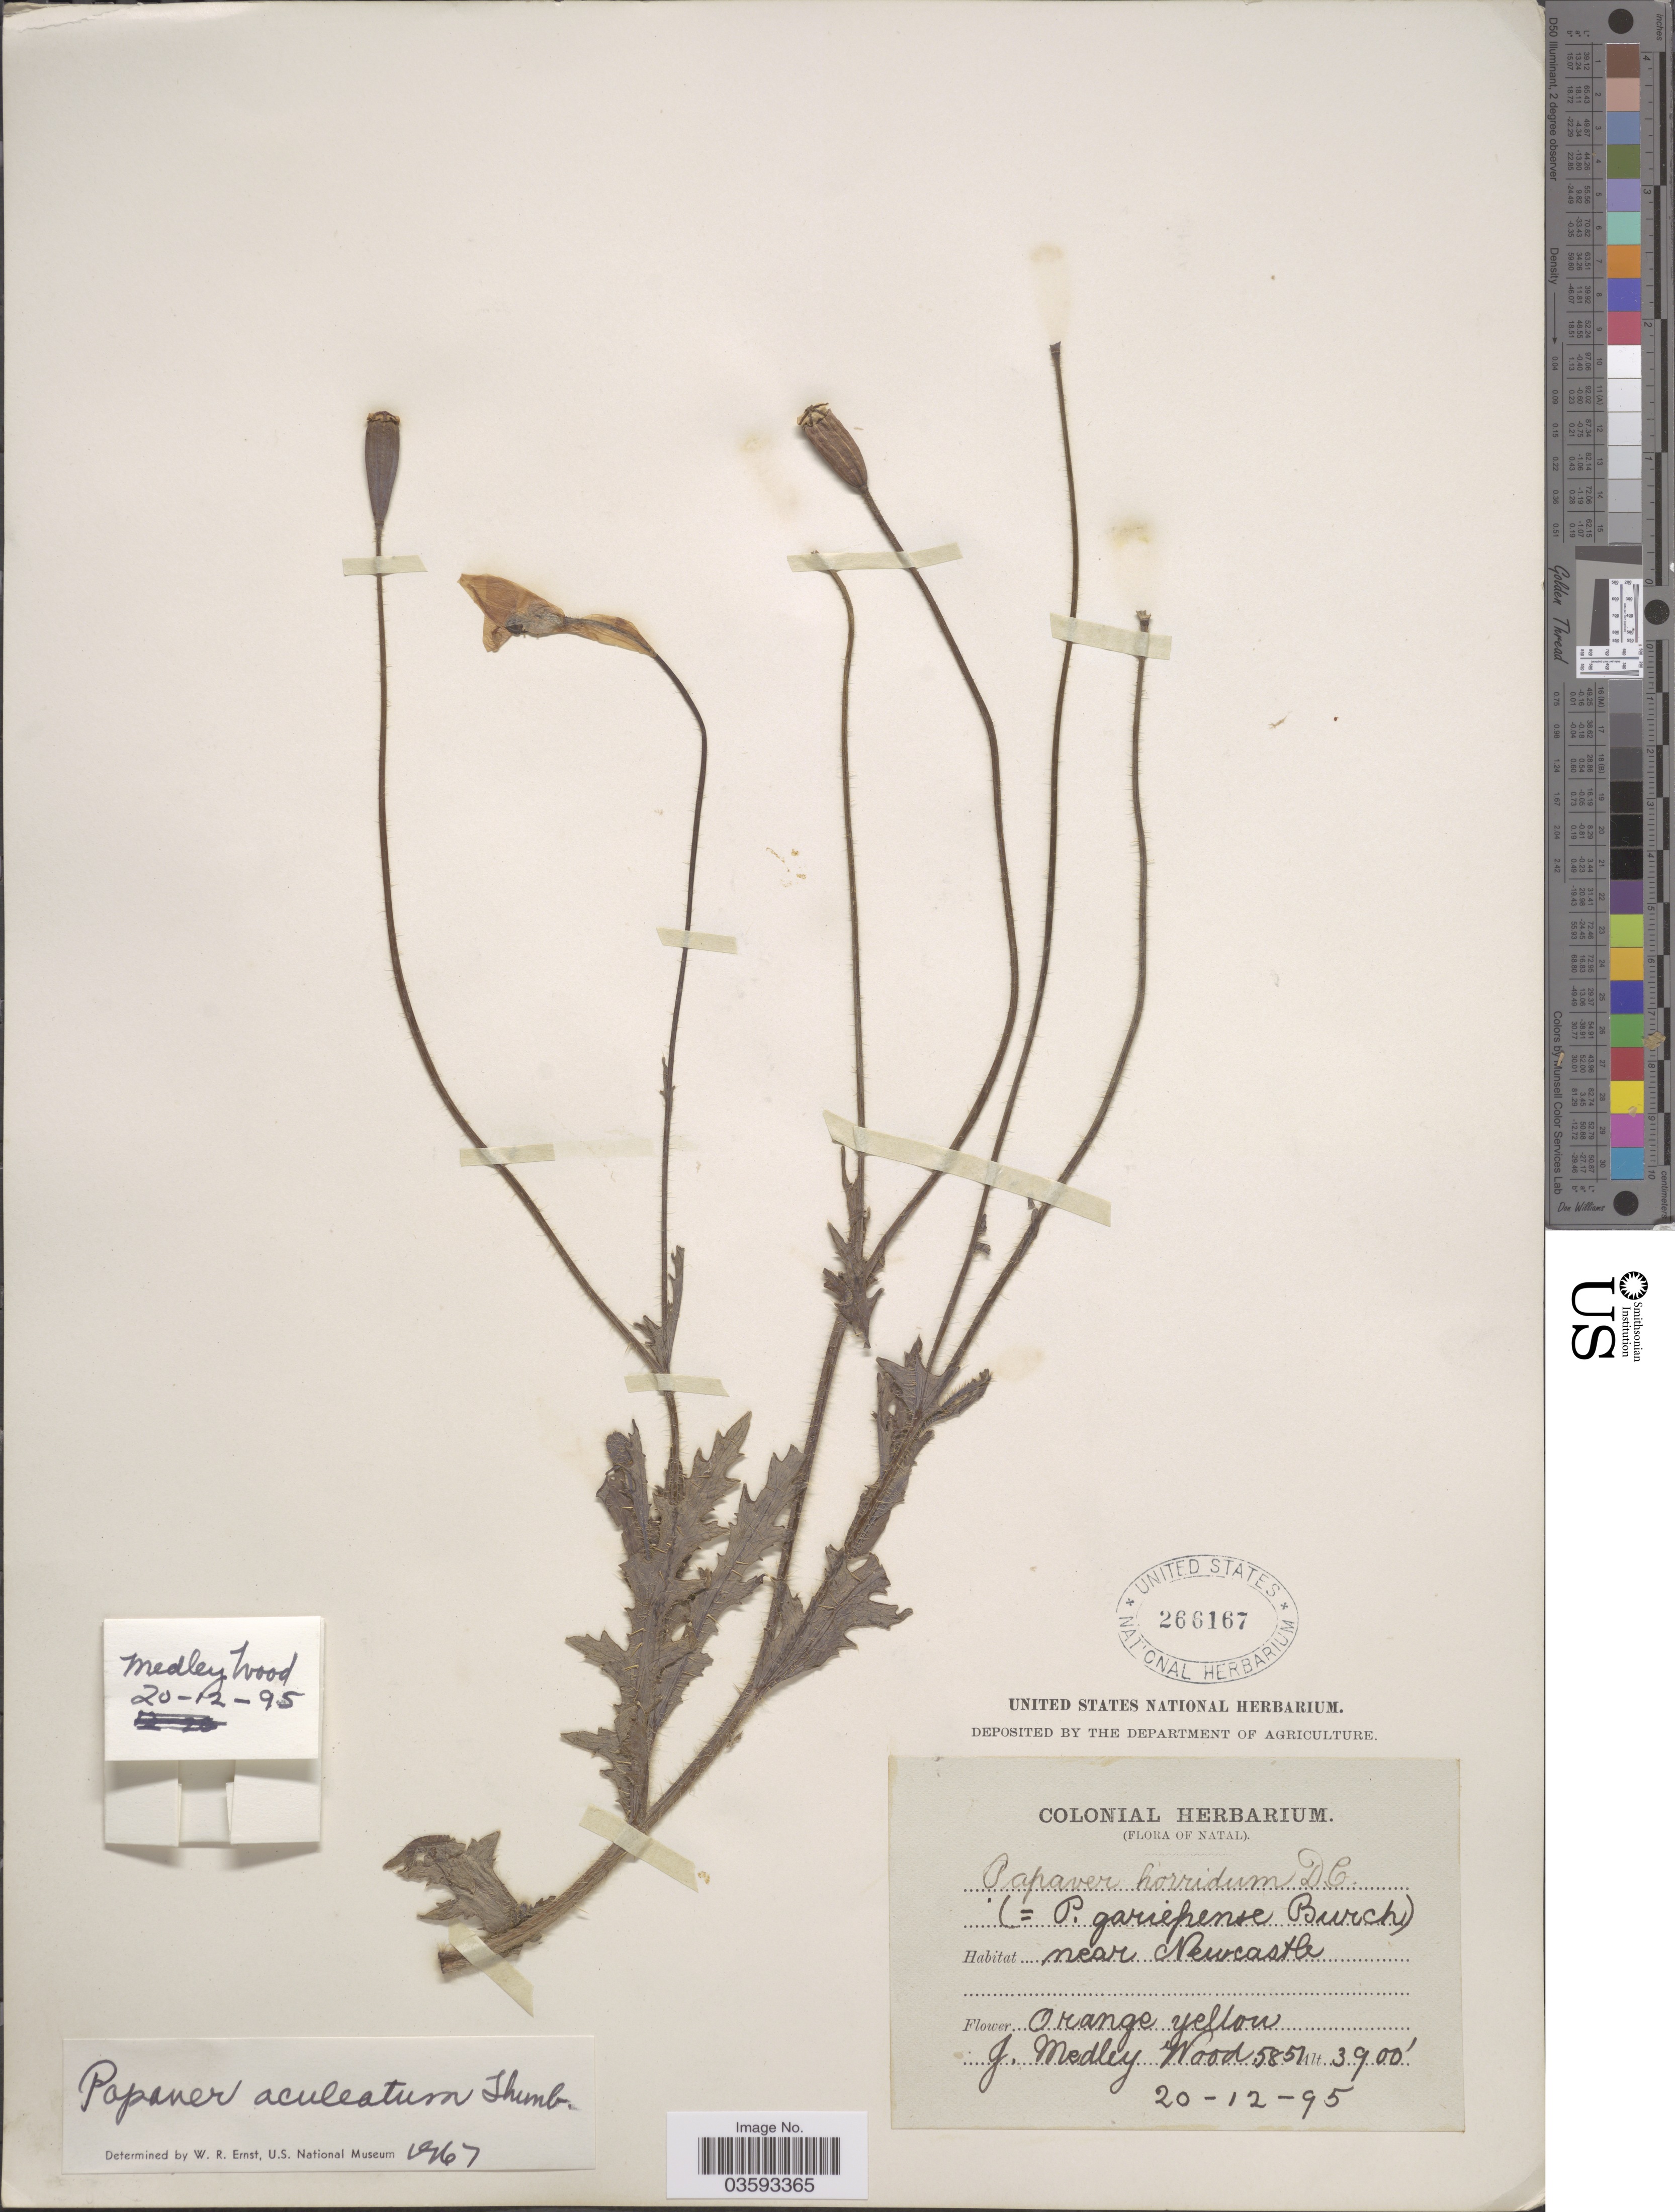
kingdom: Plantae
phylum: Tracheophyta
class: Magnoliopsida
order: Ranunculales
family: Papaveraceae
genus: Papaver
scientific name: Papaver aculeatum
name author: Thunb.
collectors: J. M. Wood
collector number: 5851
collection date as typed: Transcribed d/m/y: 20/12/95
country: South Africa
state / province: KwaZulu-Natal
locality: Natal. Near Newcastle.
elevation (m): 1189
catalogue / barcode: US 266167